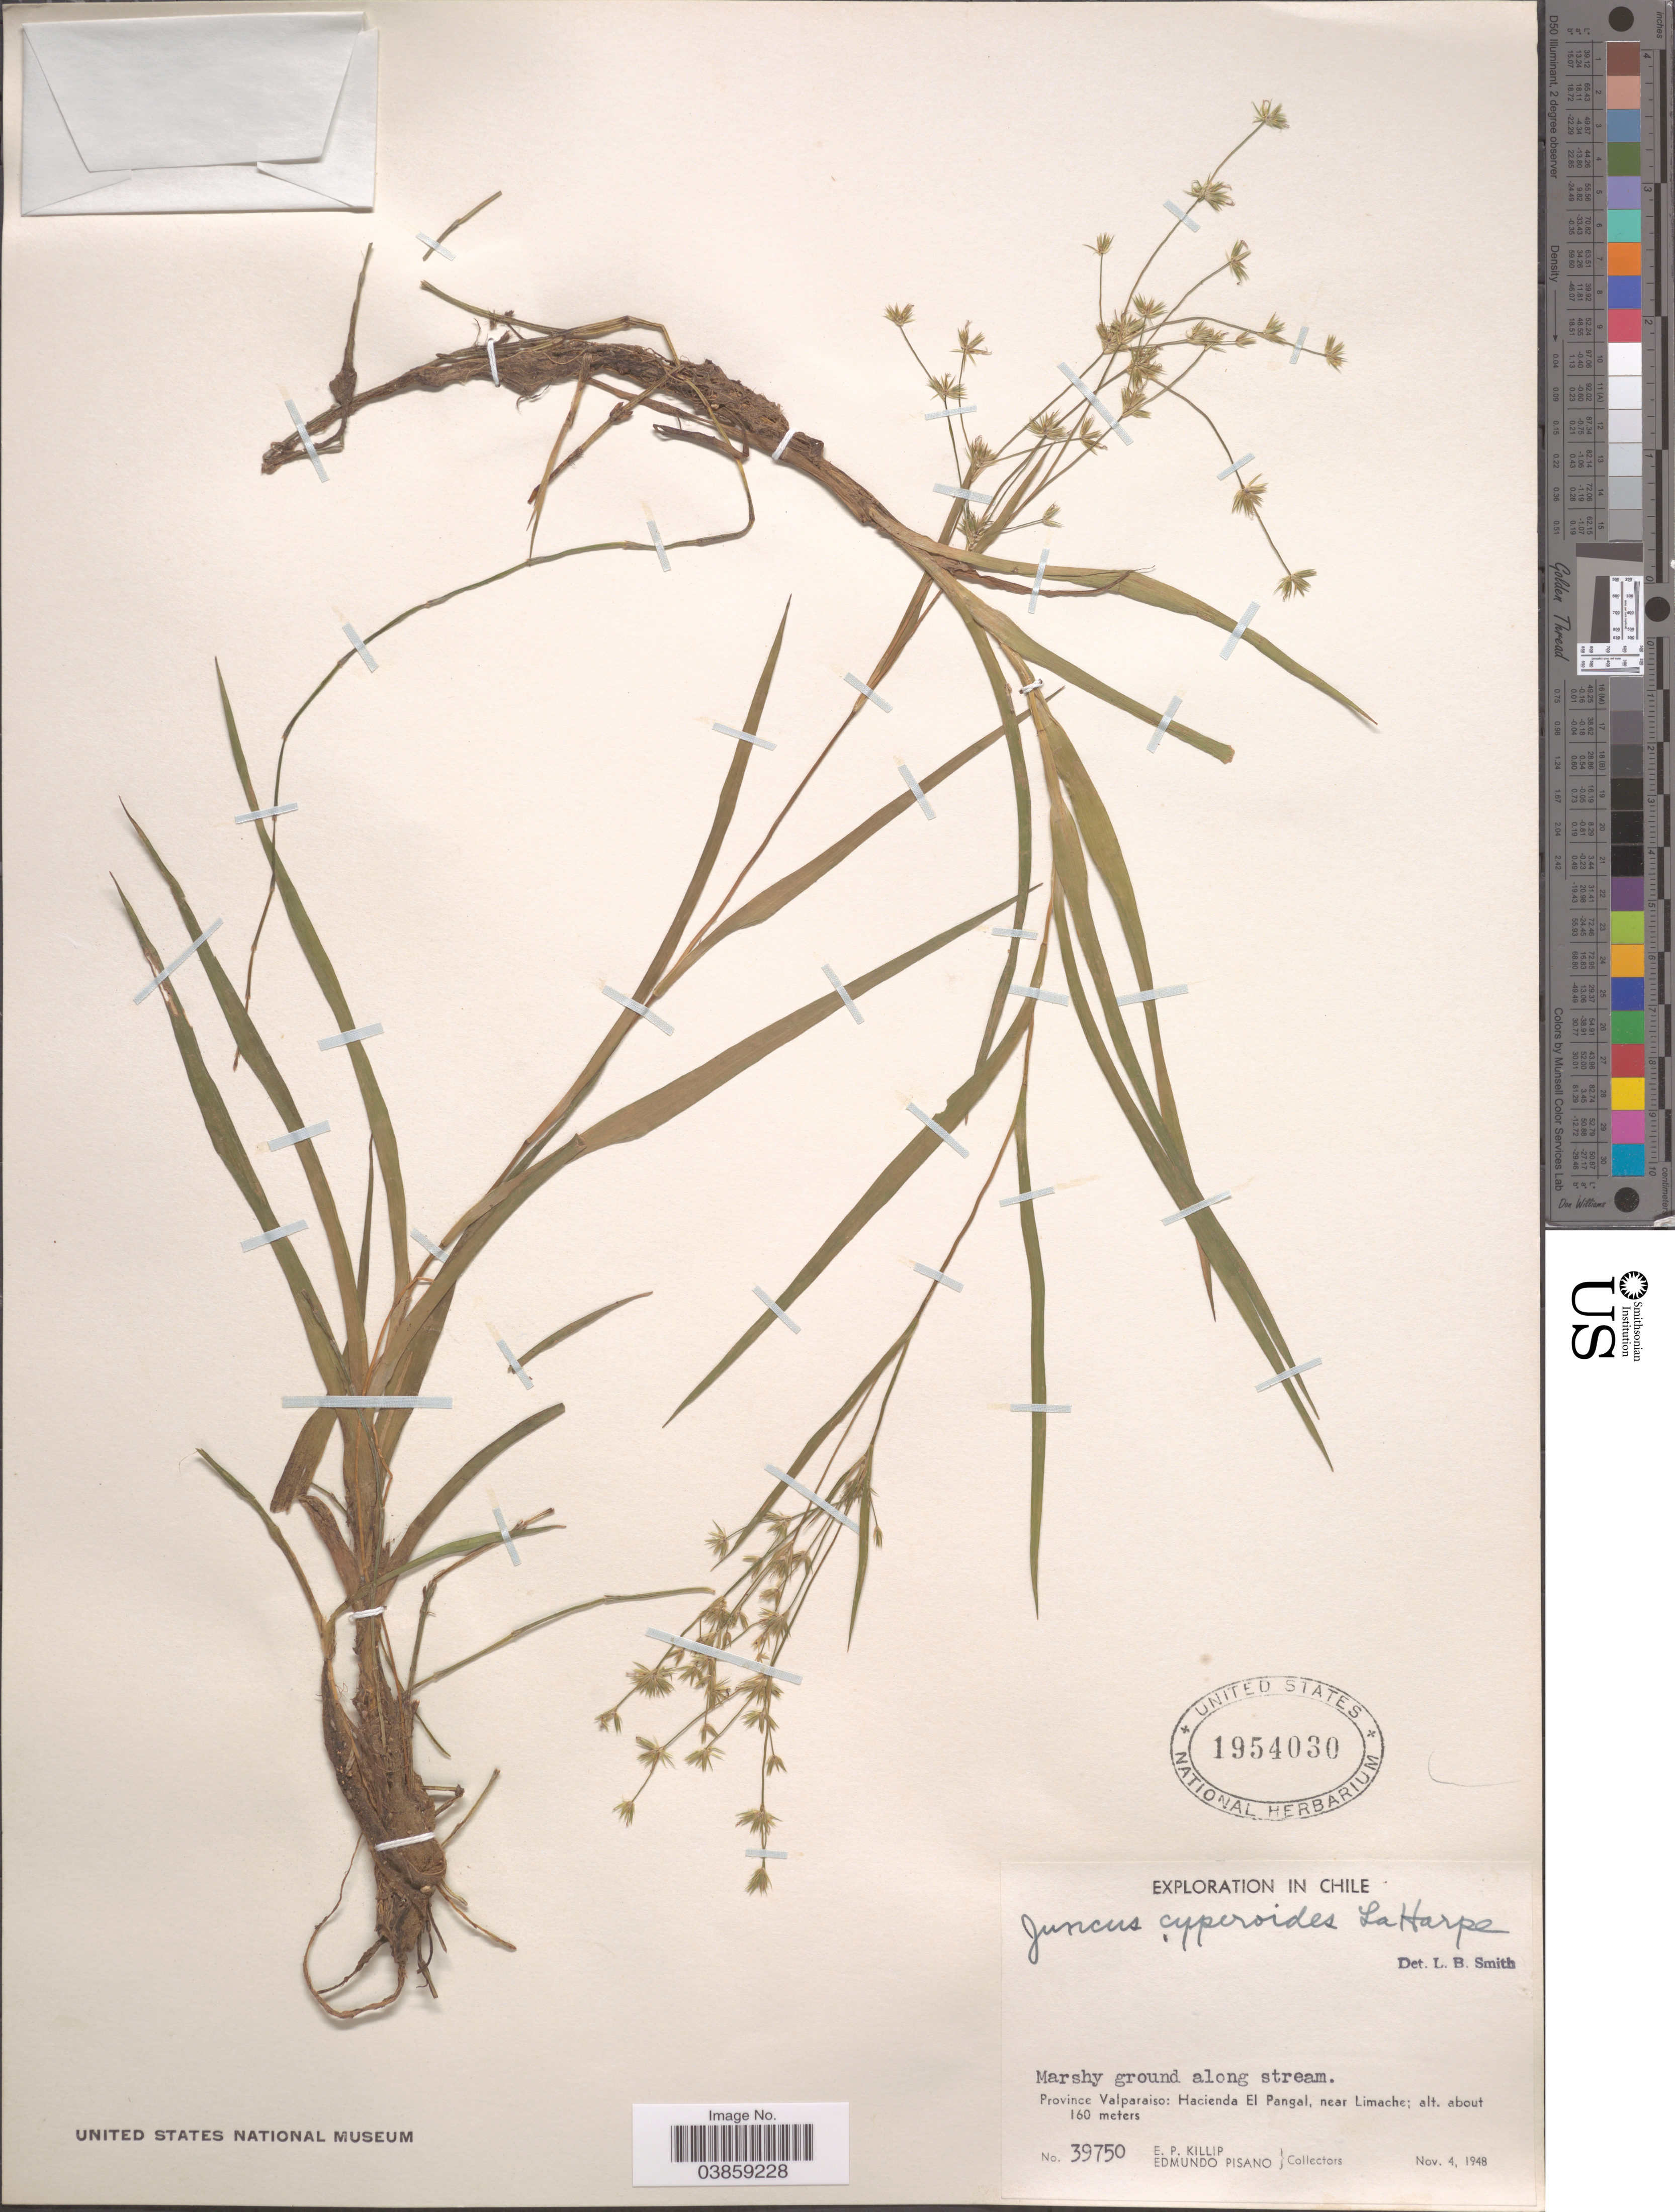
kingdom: Plantae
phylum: Tracheophyta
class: Liliopsida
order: Poales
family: Juncaceae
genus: Juncus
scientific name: Juncus cyperoides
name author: Laharpe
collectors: E. P. Killip & E. Pisano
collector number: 39750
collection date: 1948-11-04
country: Chile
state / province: Valparaíso (V)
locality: Hacienda El Pangal, near Limache.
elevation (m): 160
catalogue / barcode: US 1954030